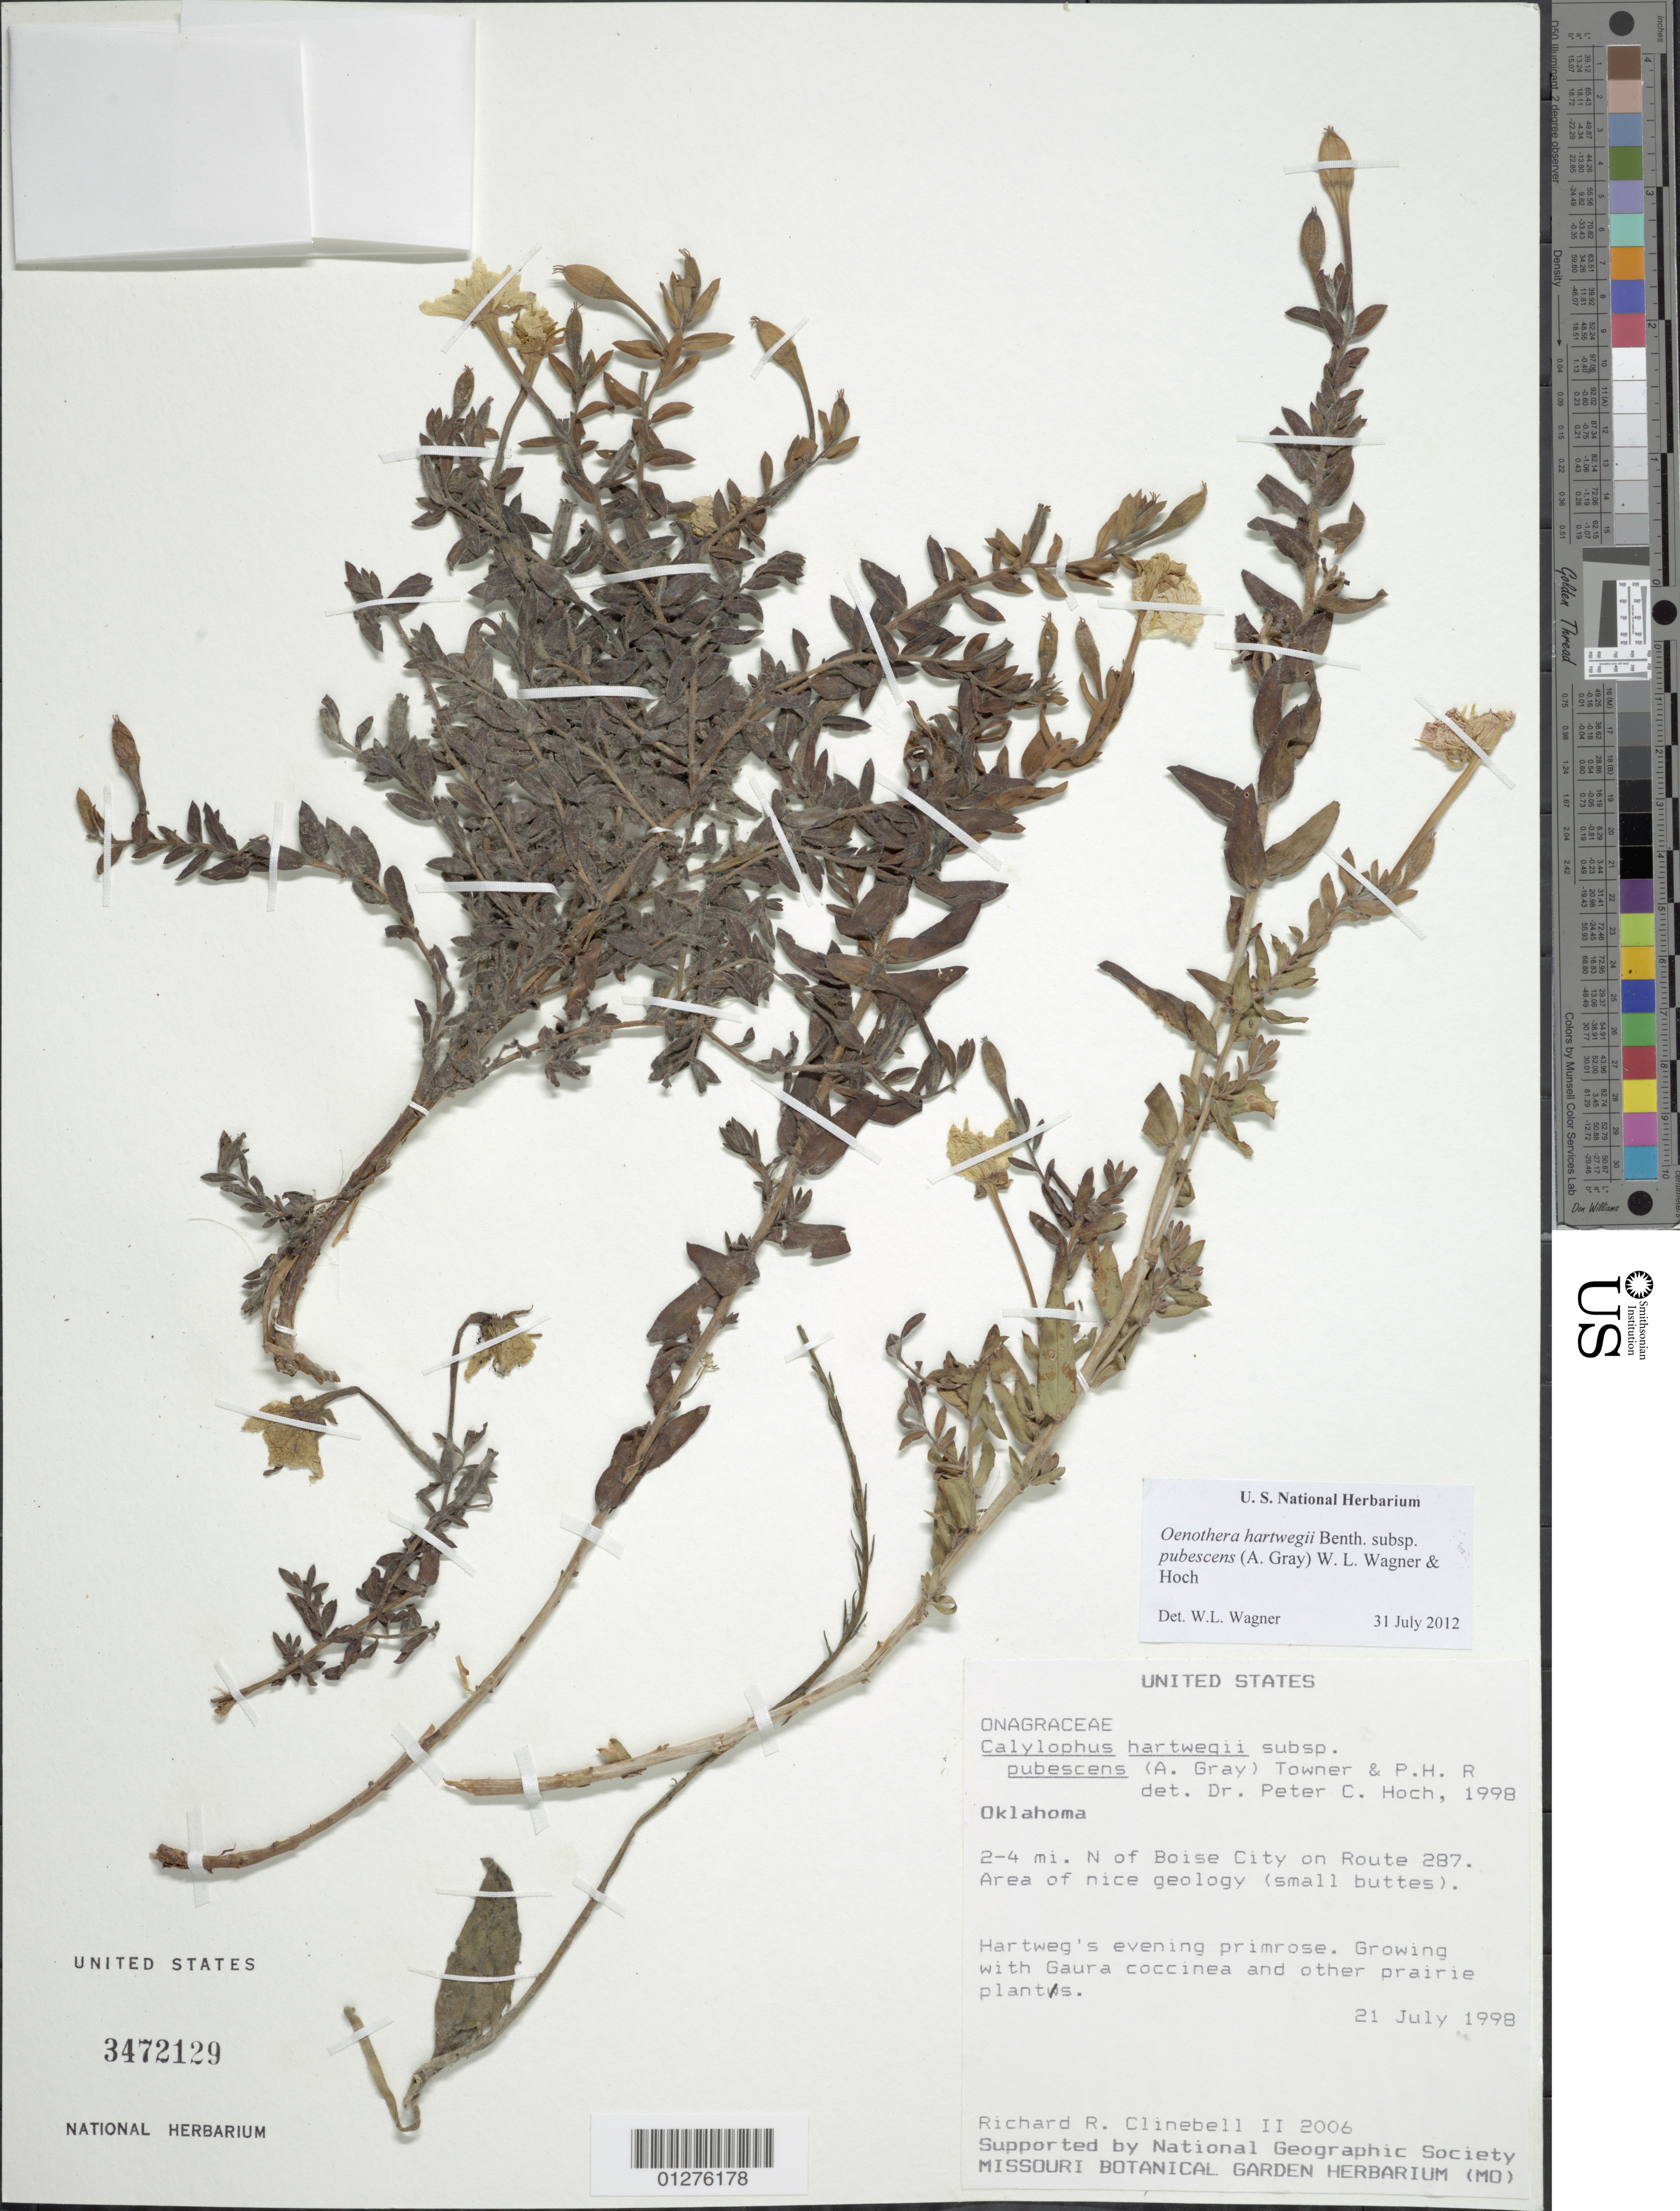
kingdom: Plantae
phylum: Tracheophyta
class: Magnoliopsida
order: Myrtales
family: Onagraceae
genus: Oenothera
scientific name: Oenothera hartwegii subsp. pubescens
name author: (A. Gray) W.L. Wagner & Hoch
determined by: Wagner, W. L., (BOT), Smithsonian Institution - National Museum of Natural History (UNITED STATES)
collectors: R. Clinebell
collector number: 2006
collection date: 1998-07-21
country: United States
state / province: Oklahoma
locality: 2-4 mi. N of Boise City on Route 287.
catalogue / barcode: US 3472129